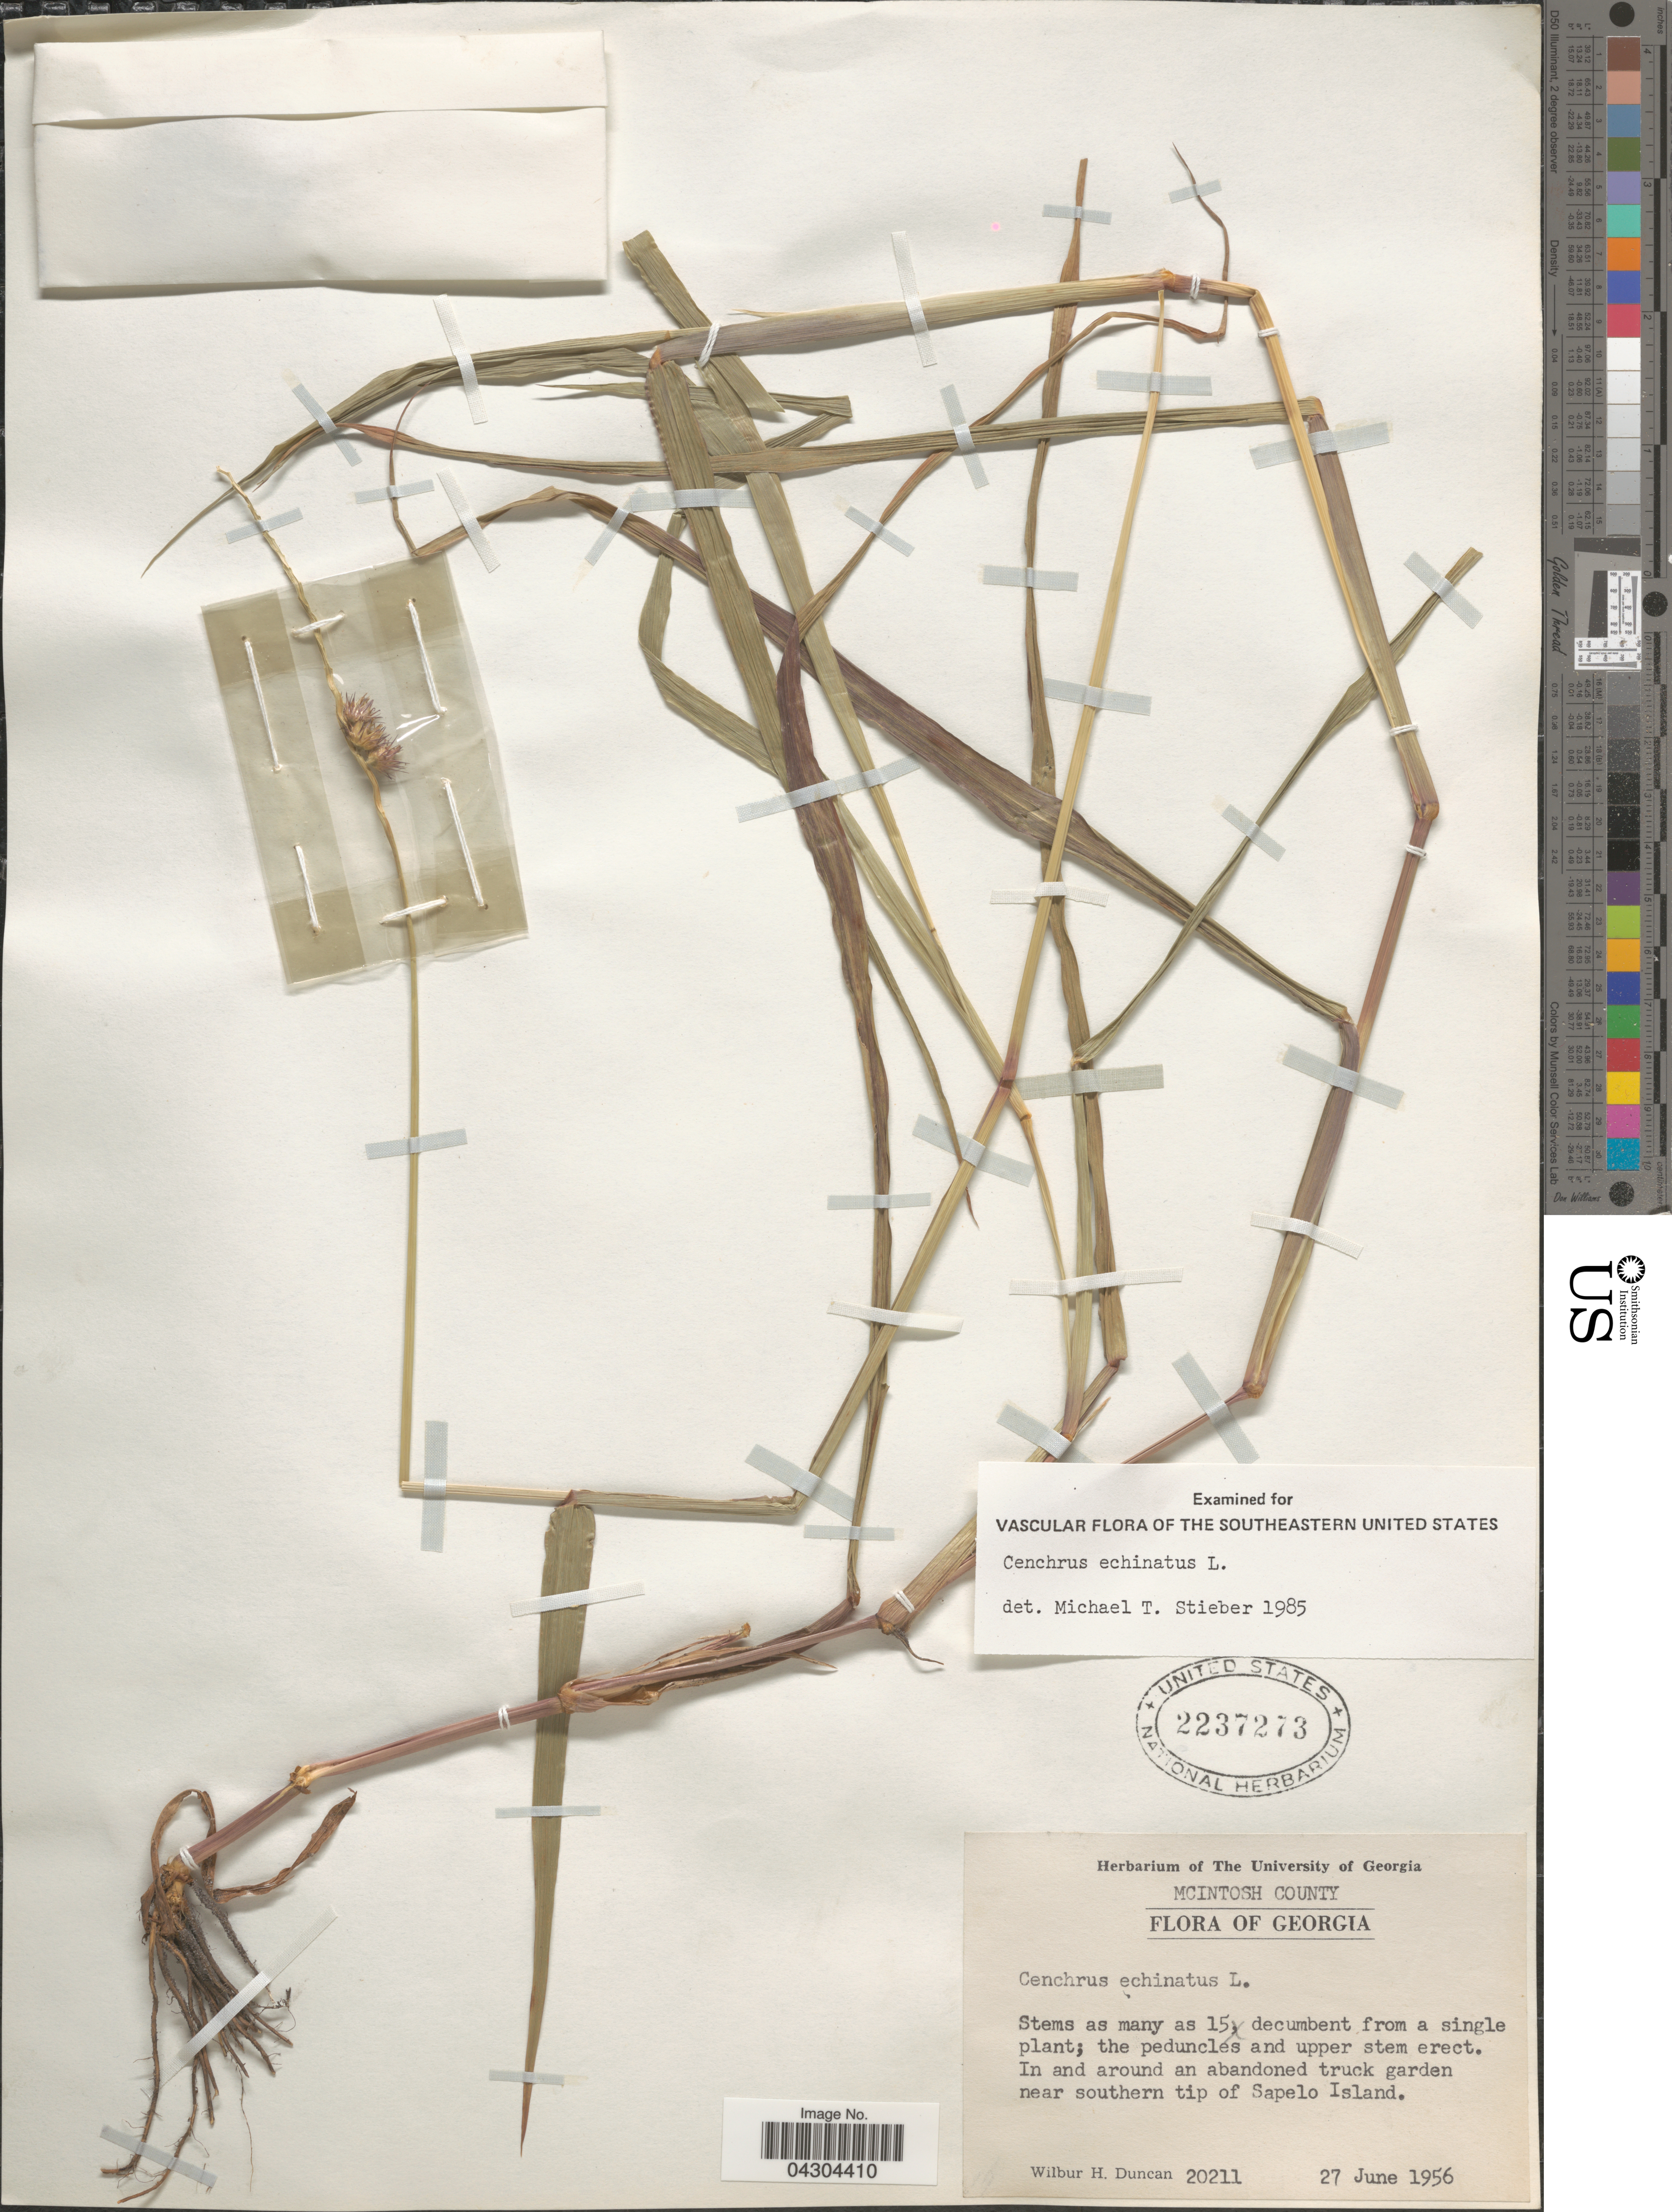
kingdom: Plantae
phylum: Tracheophyta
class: Liliopsida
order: Poales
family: Poaceae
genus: Cenchrus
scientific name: Cenchrus echinatus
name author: L.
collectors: W. H. Duncan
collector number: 20211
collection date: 1956-06-27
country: United States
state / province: Georgia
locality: Mcintosh County. In and around an abandoned truck garden near southern tip of Sapelo Island.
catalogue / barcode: US 2237273